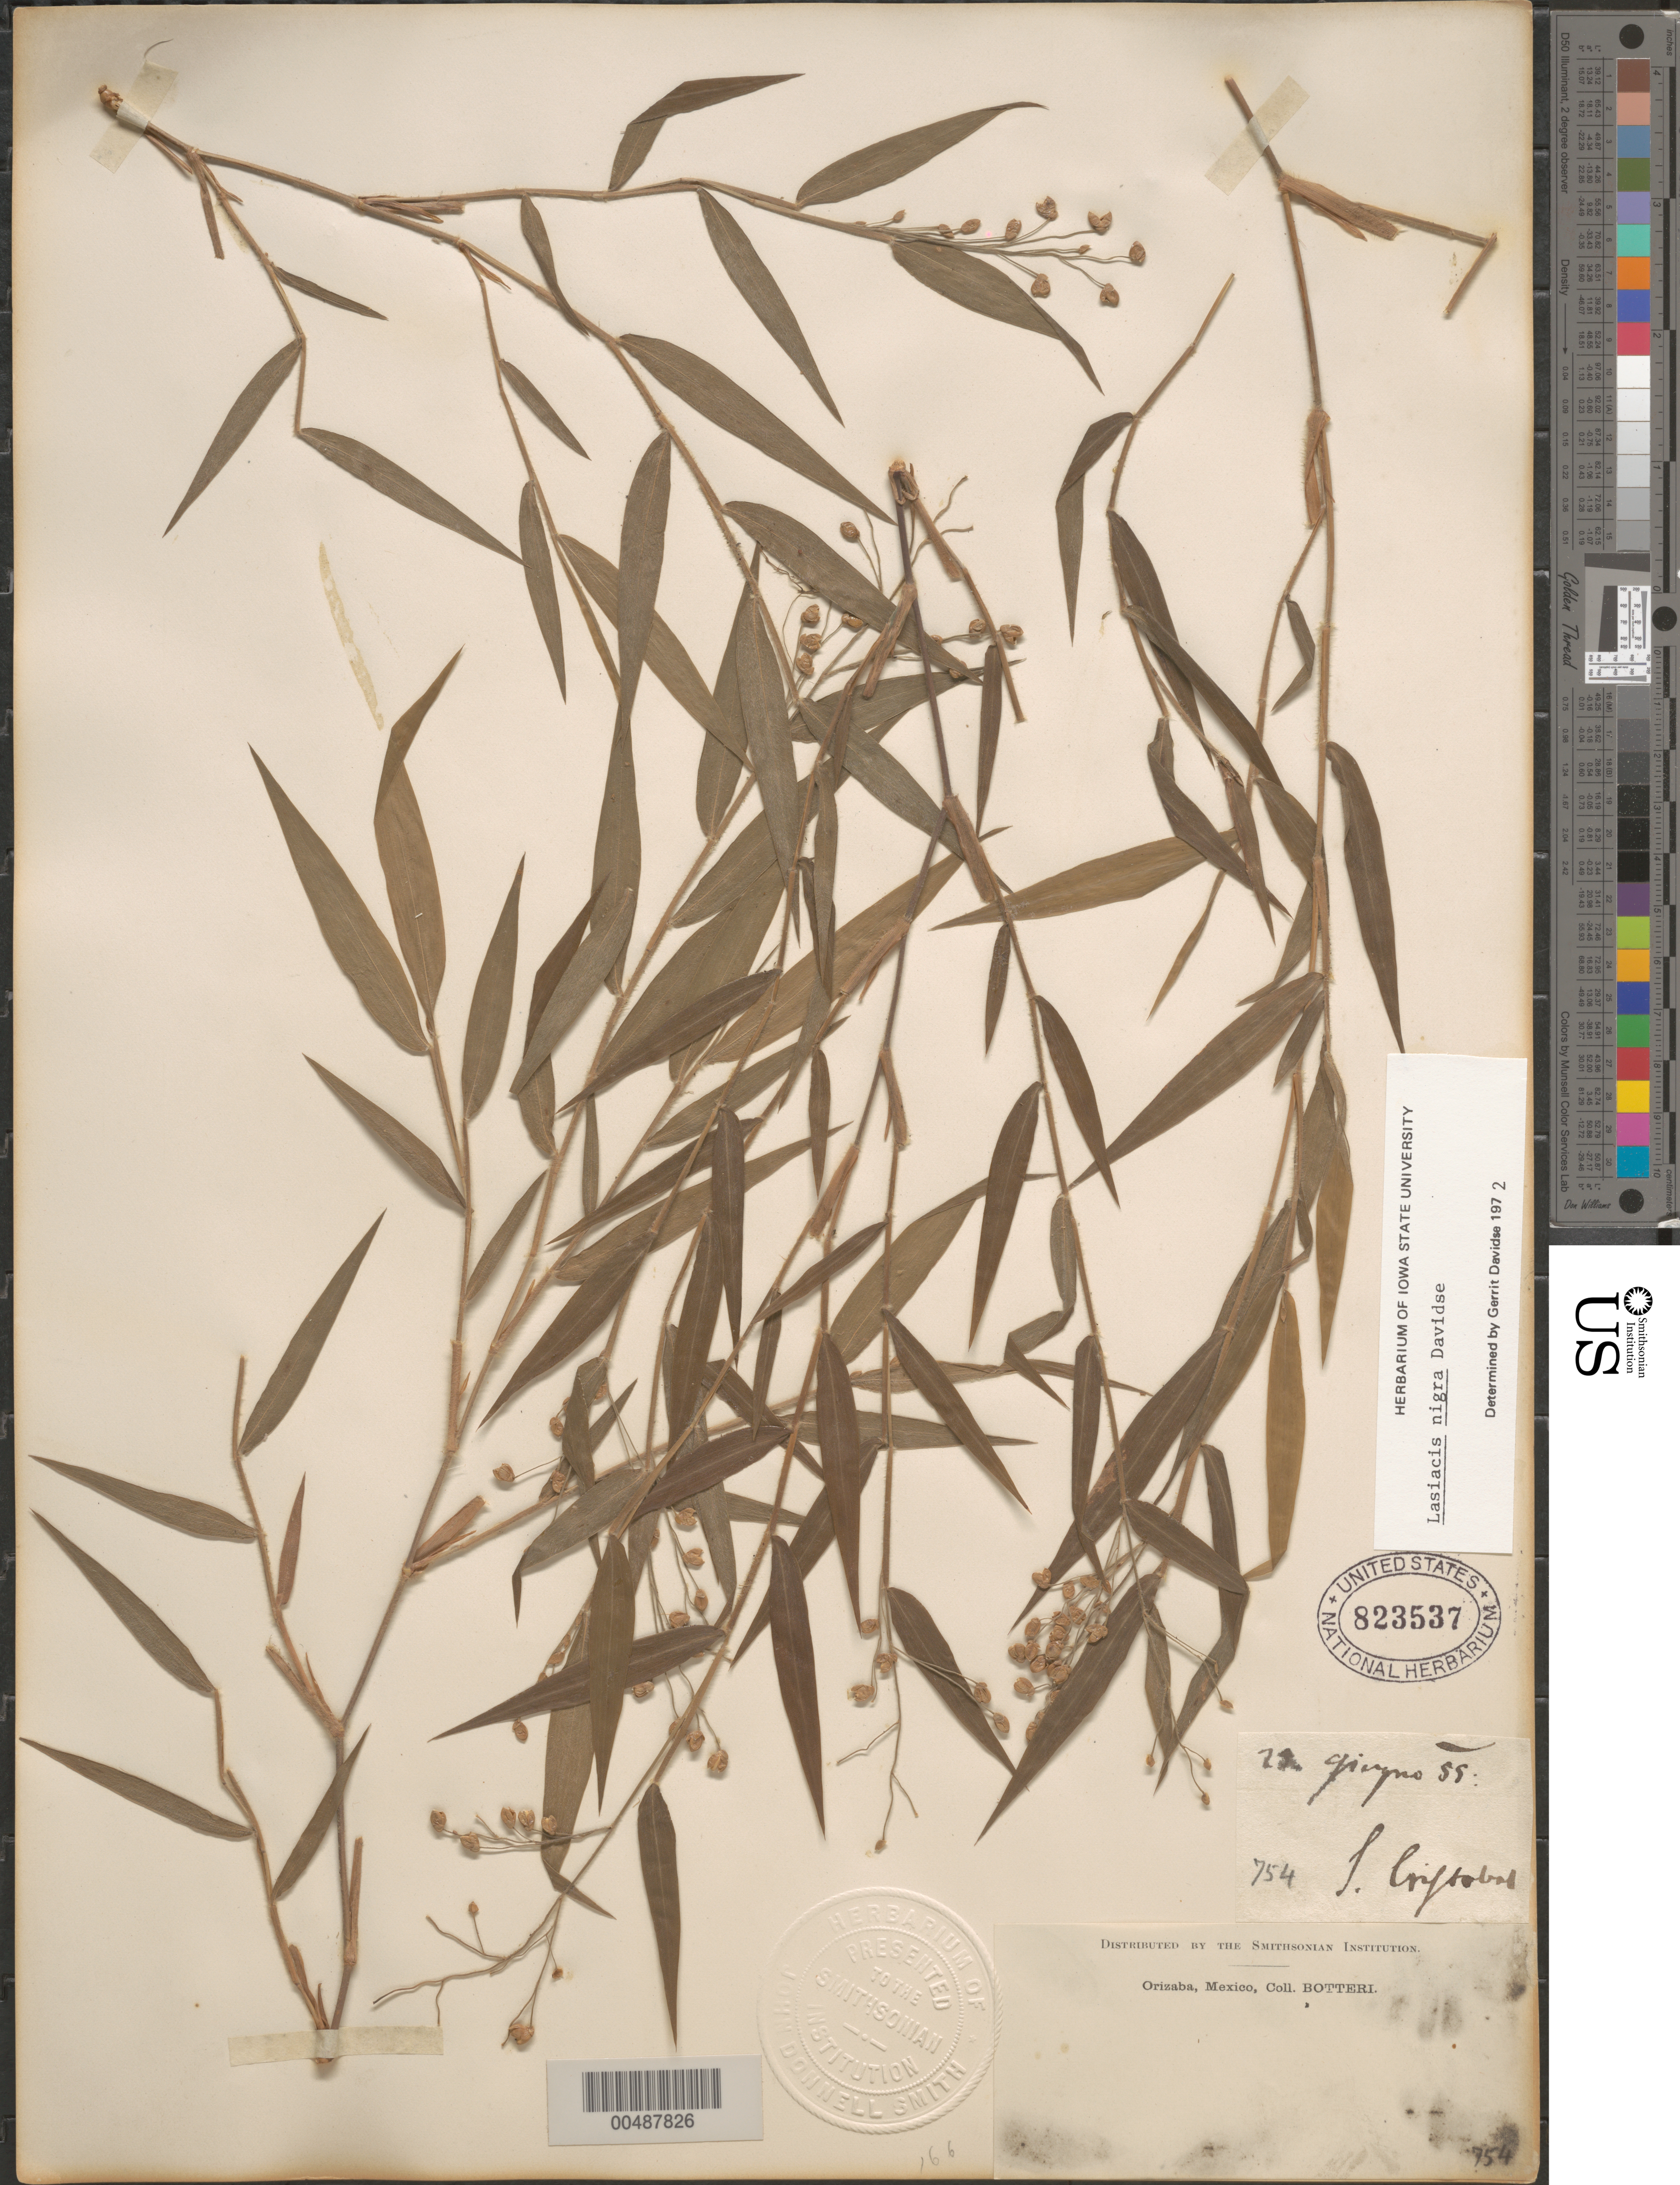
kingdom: Plantae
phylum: Tracheophyta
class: Liliopsida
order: Poales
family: Poaceae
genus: Lasiacis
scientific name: Lasiacis maxonii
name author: Swallen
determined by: Davidse, Gerrit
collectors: -. Botteri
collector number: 72/754/166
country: Mexico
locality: Orizaba, Giuyno SS:, S. Cristobal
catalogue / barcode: US 823537